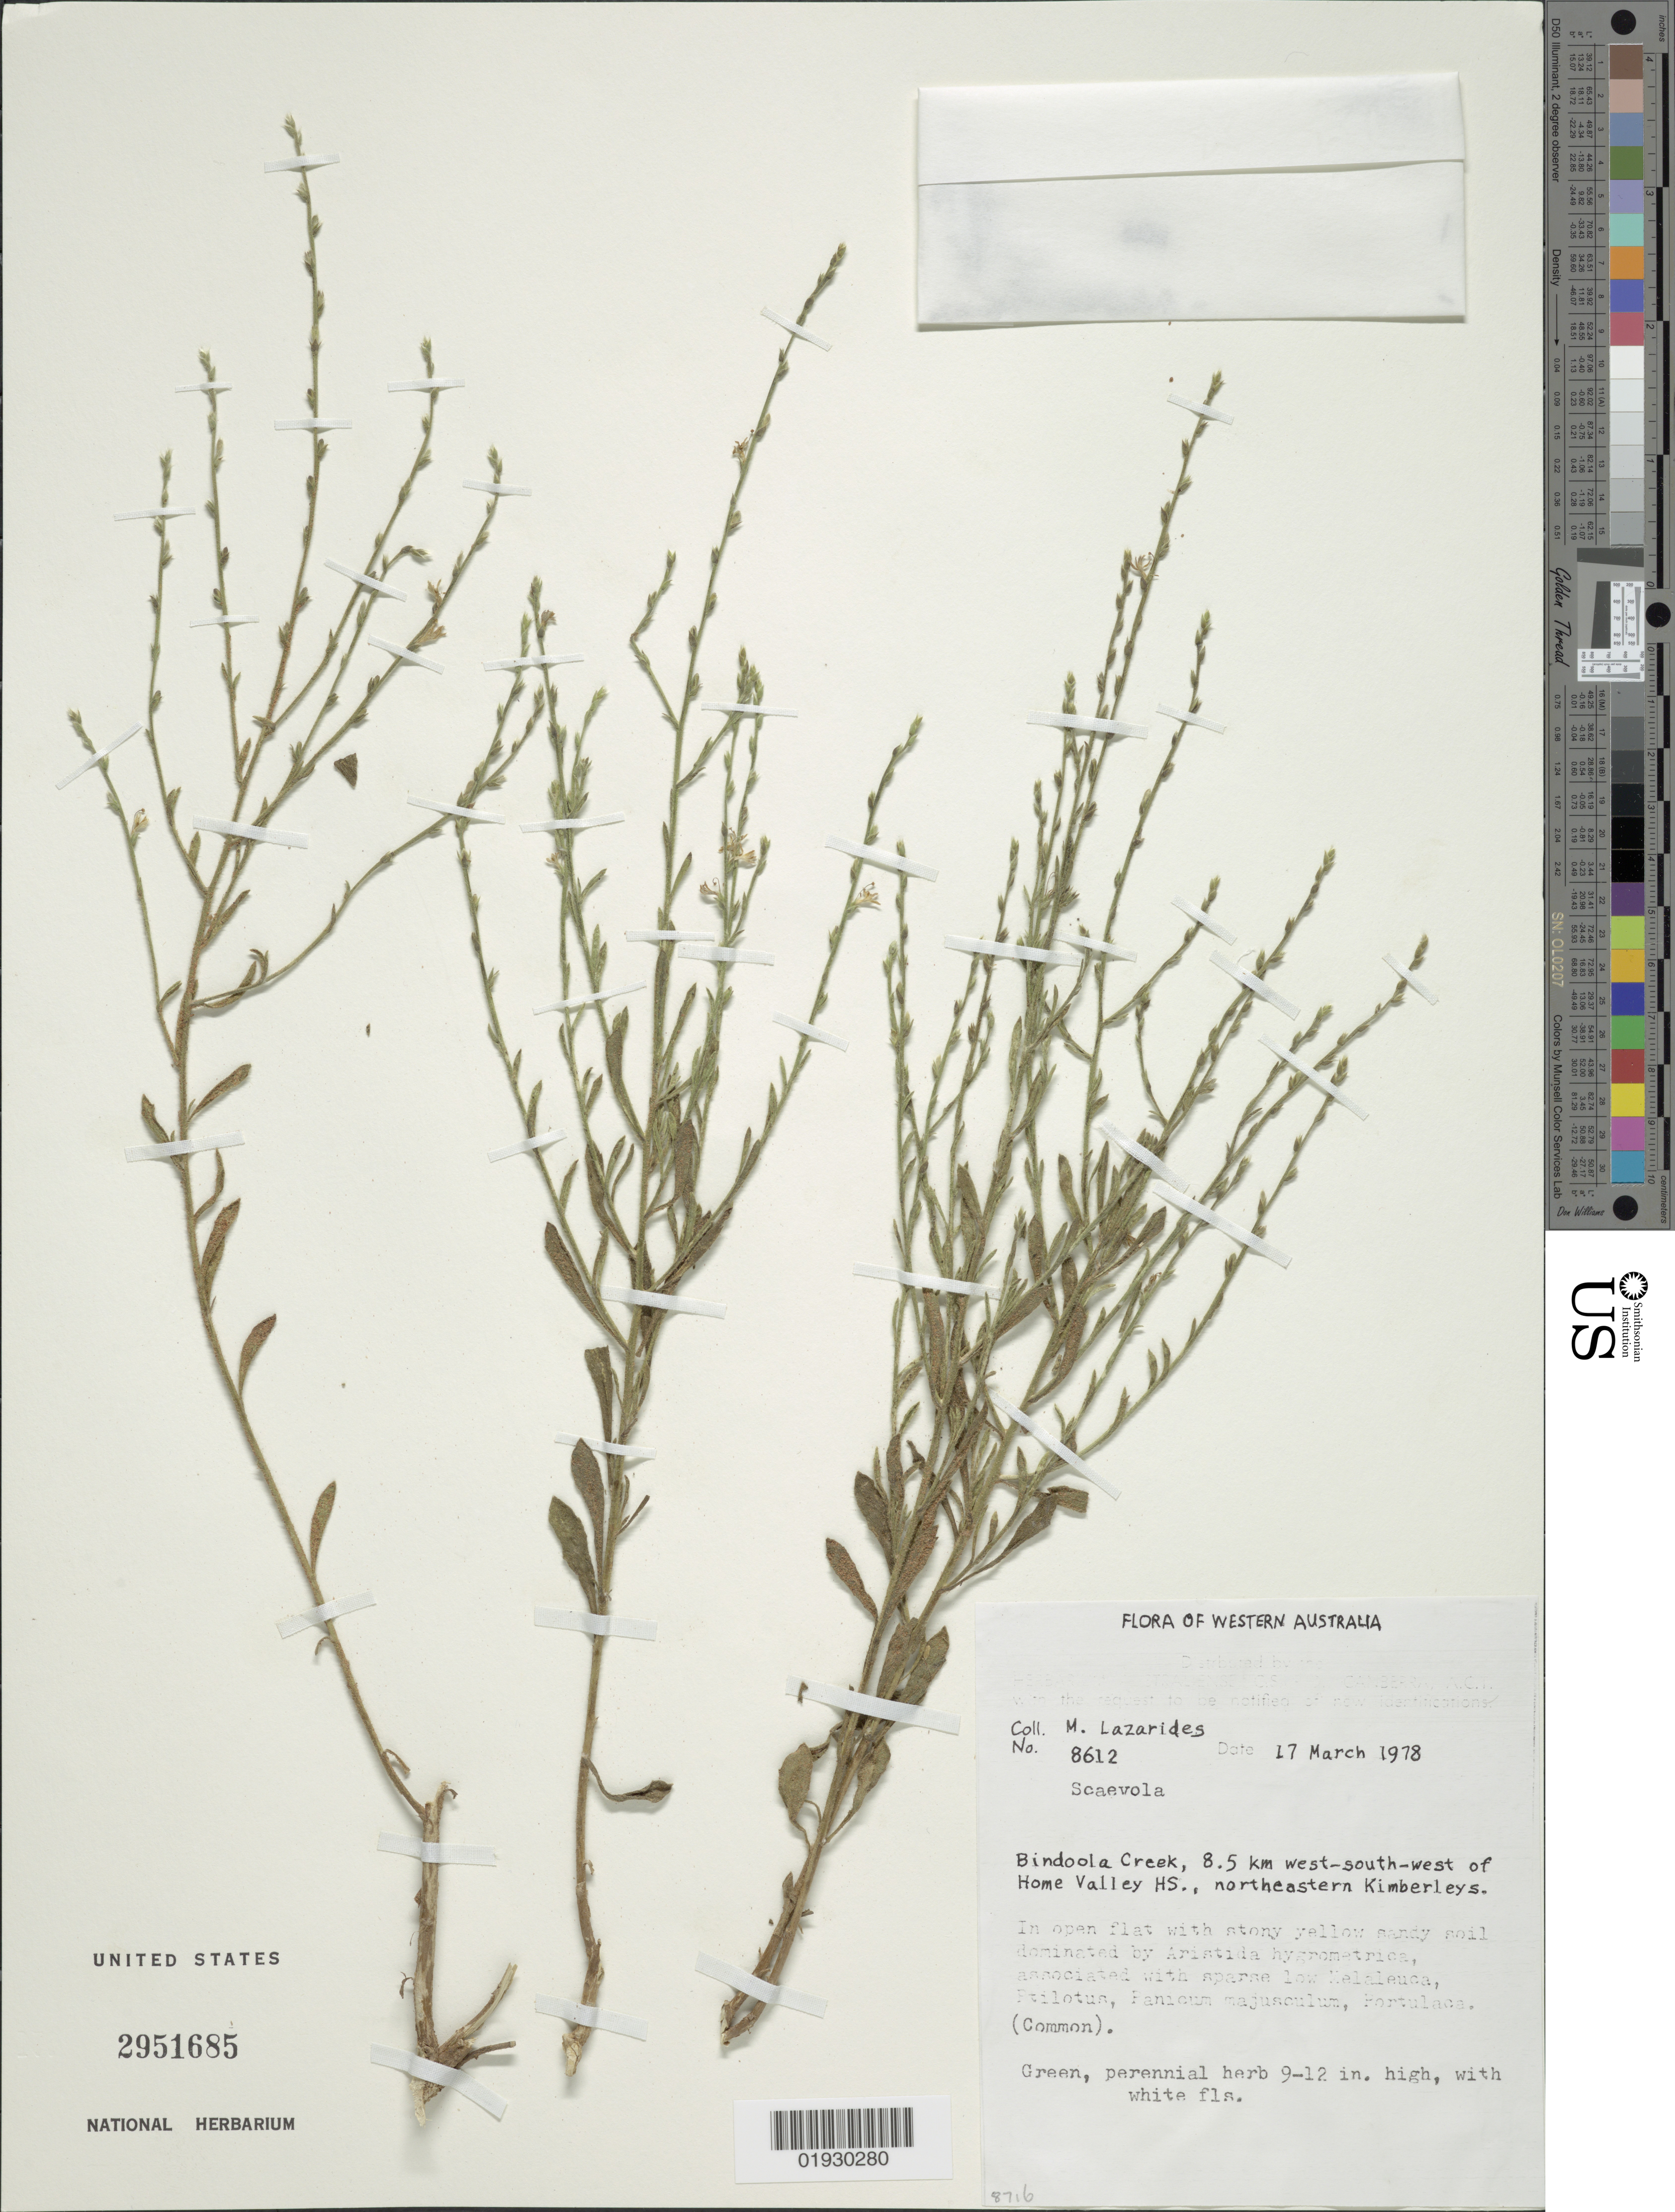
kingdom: Plantae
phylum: Tracheophyta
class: Magnoliopsida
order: Asterales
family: Goodeniaceae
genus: Scaevola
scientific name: Scaevola sp.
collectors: M. Lazarides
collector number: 8612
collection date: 1978-03-17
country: Australia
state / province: Western Australia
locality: Bindoola Creek, 8.5 km west-south-west of Home Valley HS., northeastern Kimberleys.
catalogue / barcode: US 2951685